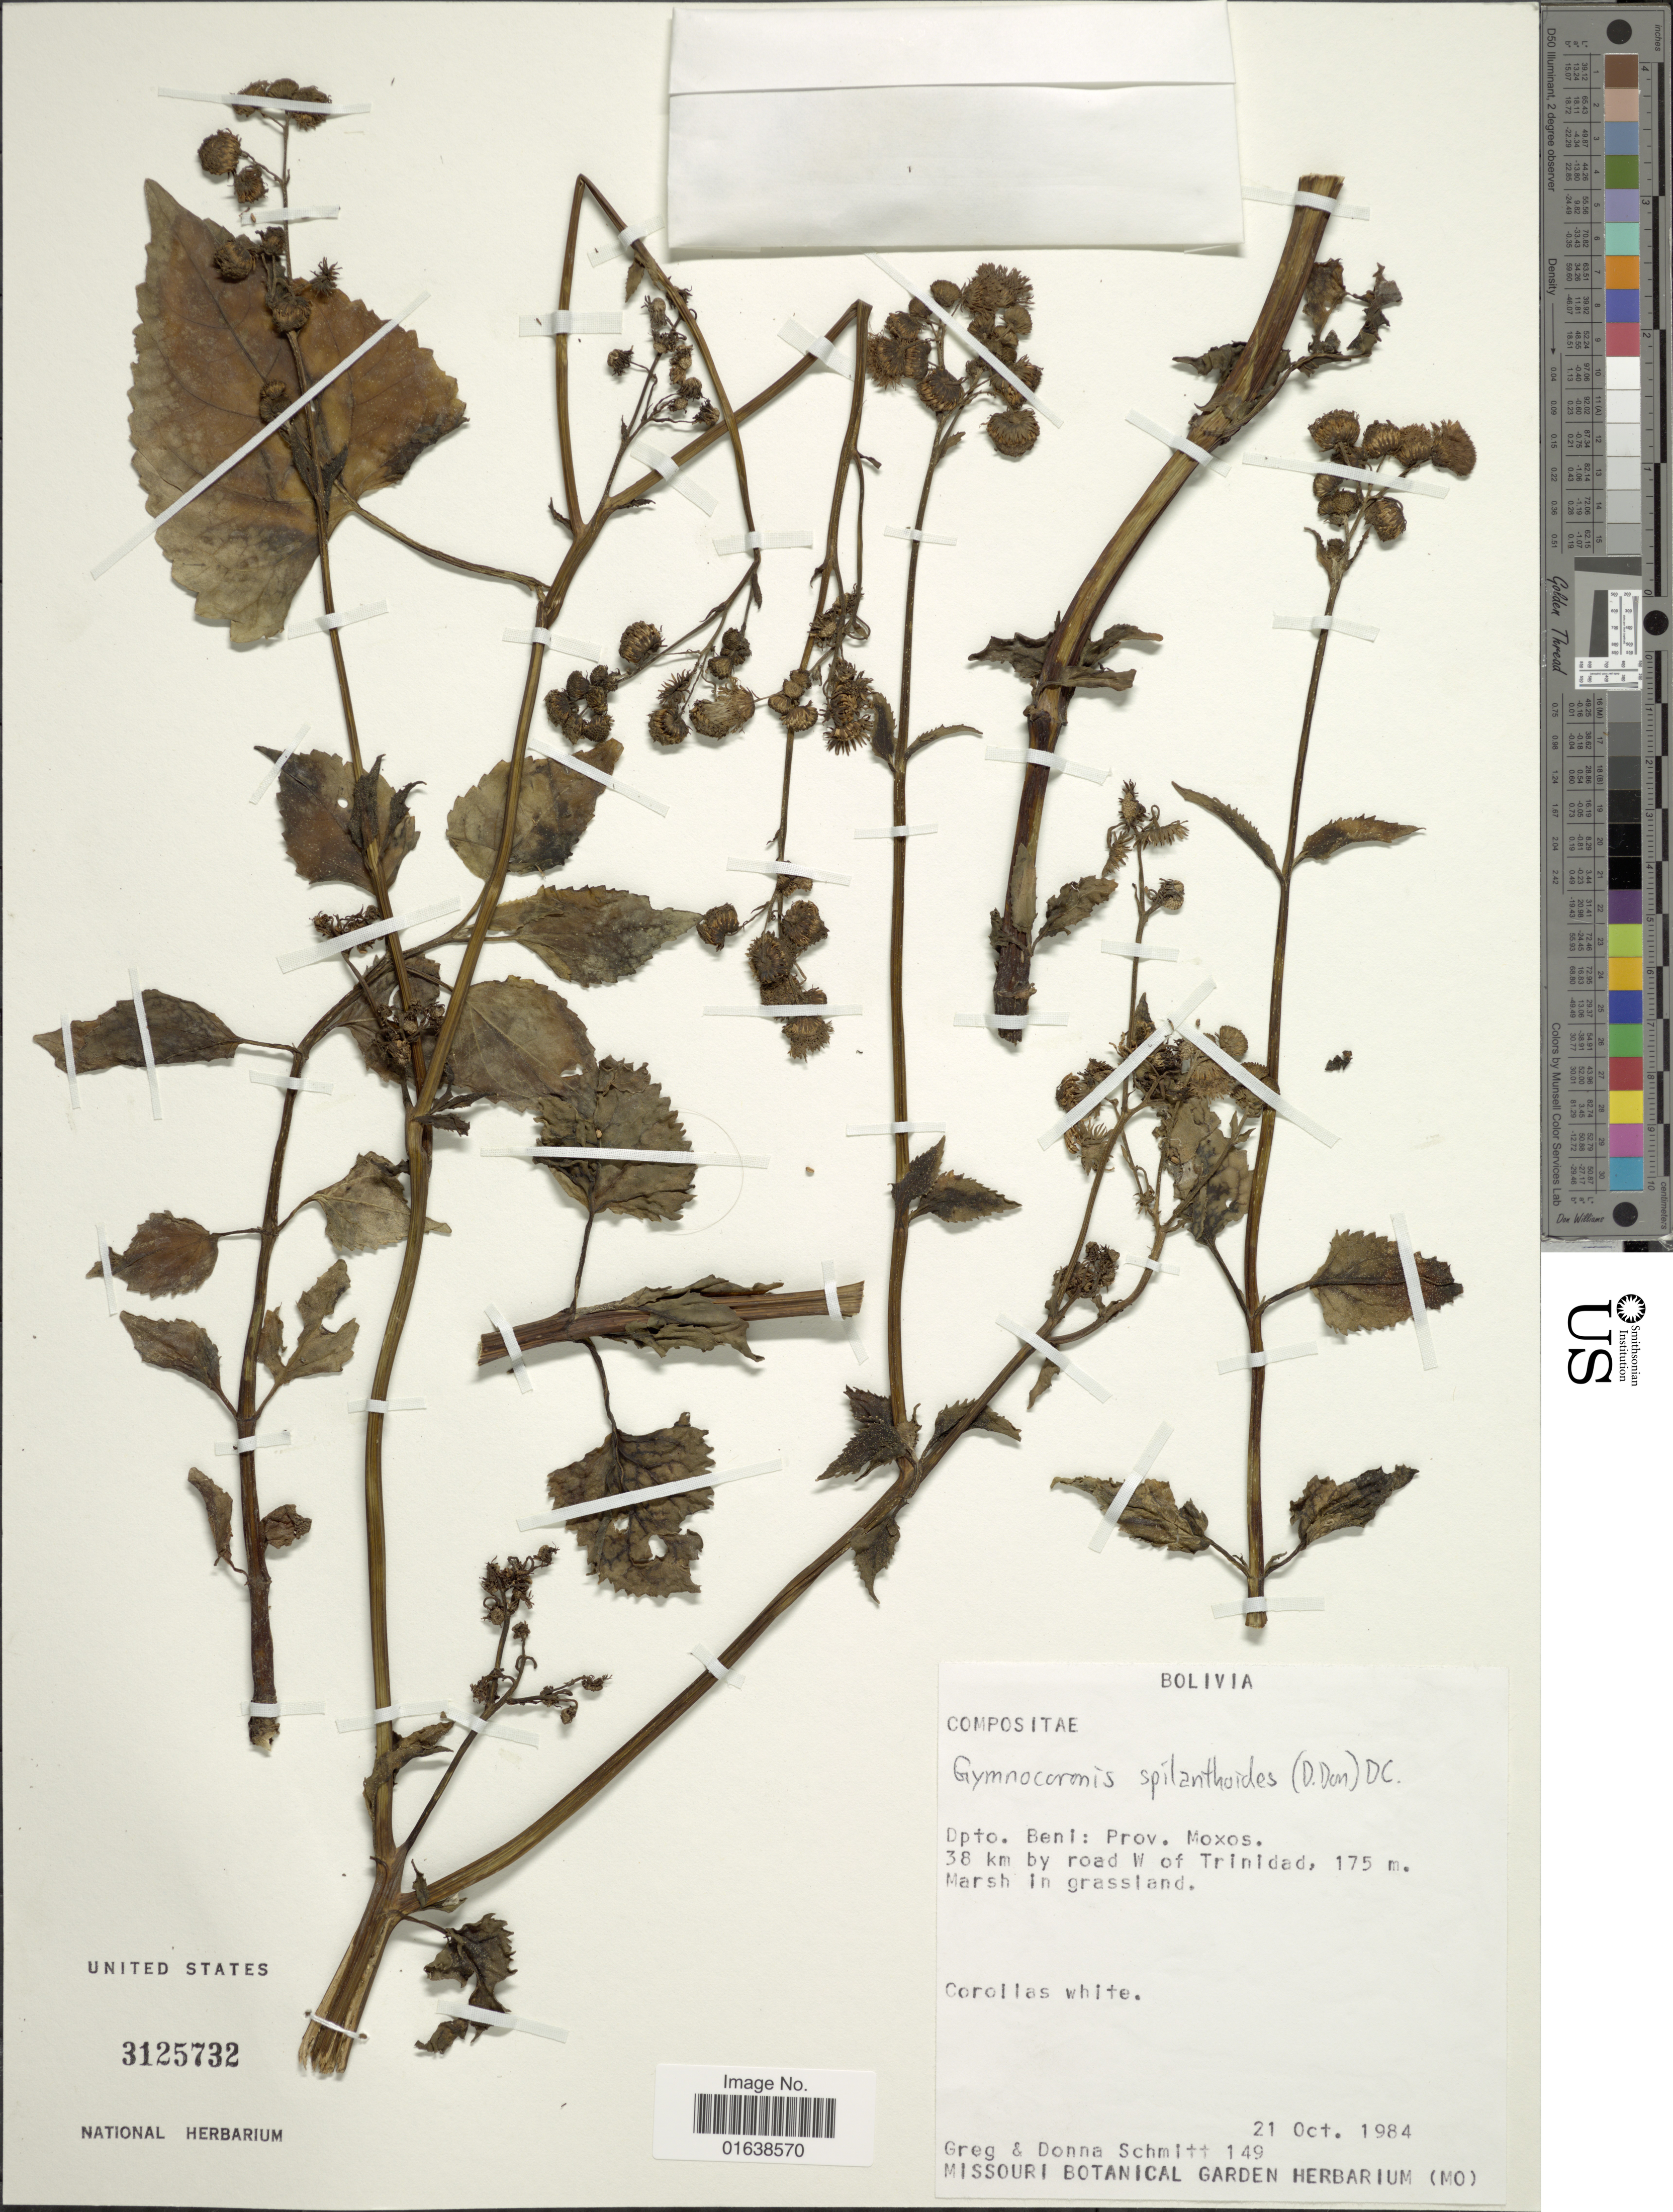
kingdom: Plantae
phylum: Tracheophyta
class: Magnoliopsida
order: Asterales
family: Asteraceae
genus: Gymnocoronis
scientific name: Gymnocoronis spilanthoides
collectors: G. Schmitt & D. Schmitt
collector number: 149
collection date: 1984-10-21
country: Bolivia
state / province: Beni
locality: Dpto. Beni: Prov. Moxos. 38 km by road W of Trinidad,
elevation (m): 175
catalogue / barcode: US 3125732